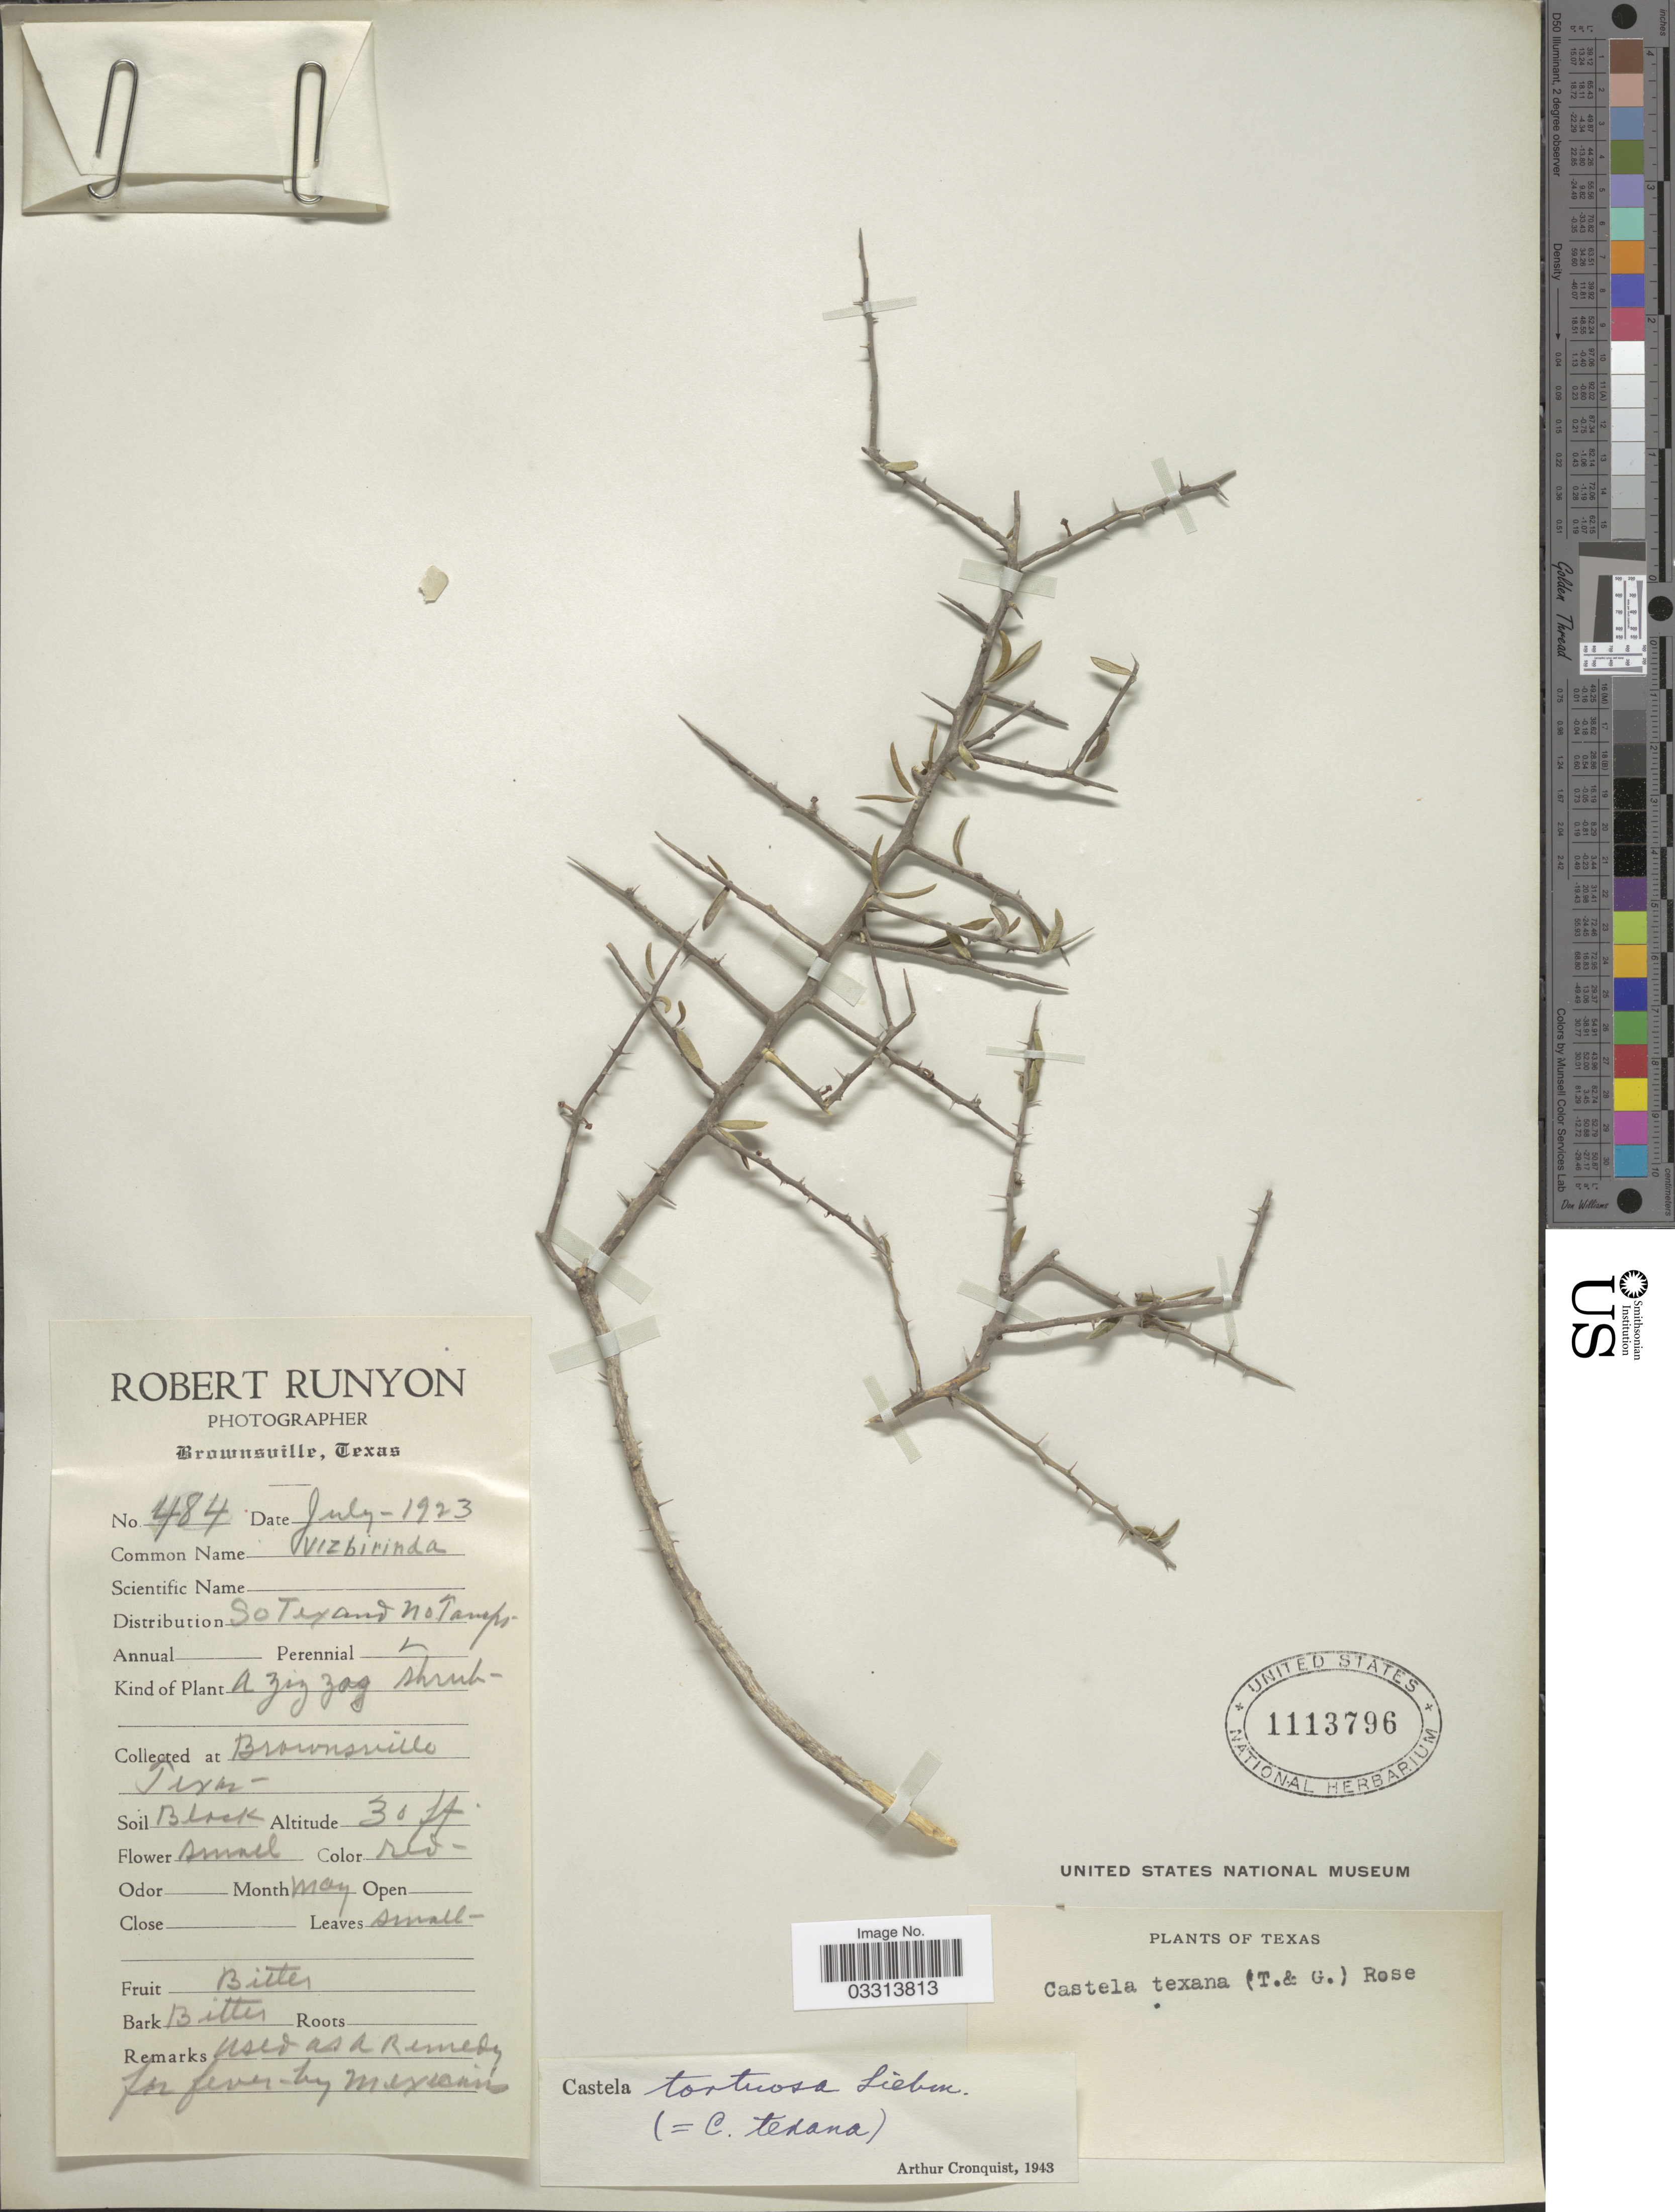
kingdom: Plantae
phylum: Tracheophyta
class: Magnoliopsida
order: Sapindales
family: Simaroubaceae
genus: Castela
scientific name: Castela tortuosa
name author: Liebm.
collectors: R. Runyon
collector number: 484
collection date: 1923-07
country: United States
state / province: Texas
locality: Brownsville.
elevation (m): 9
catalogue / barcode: US 1113796